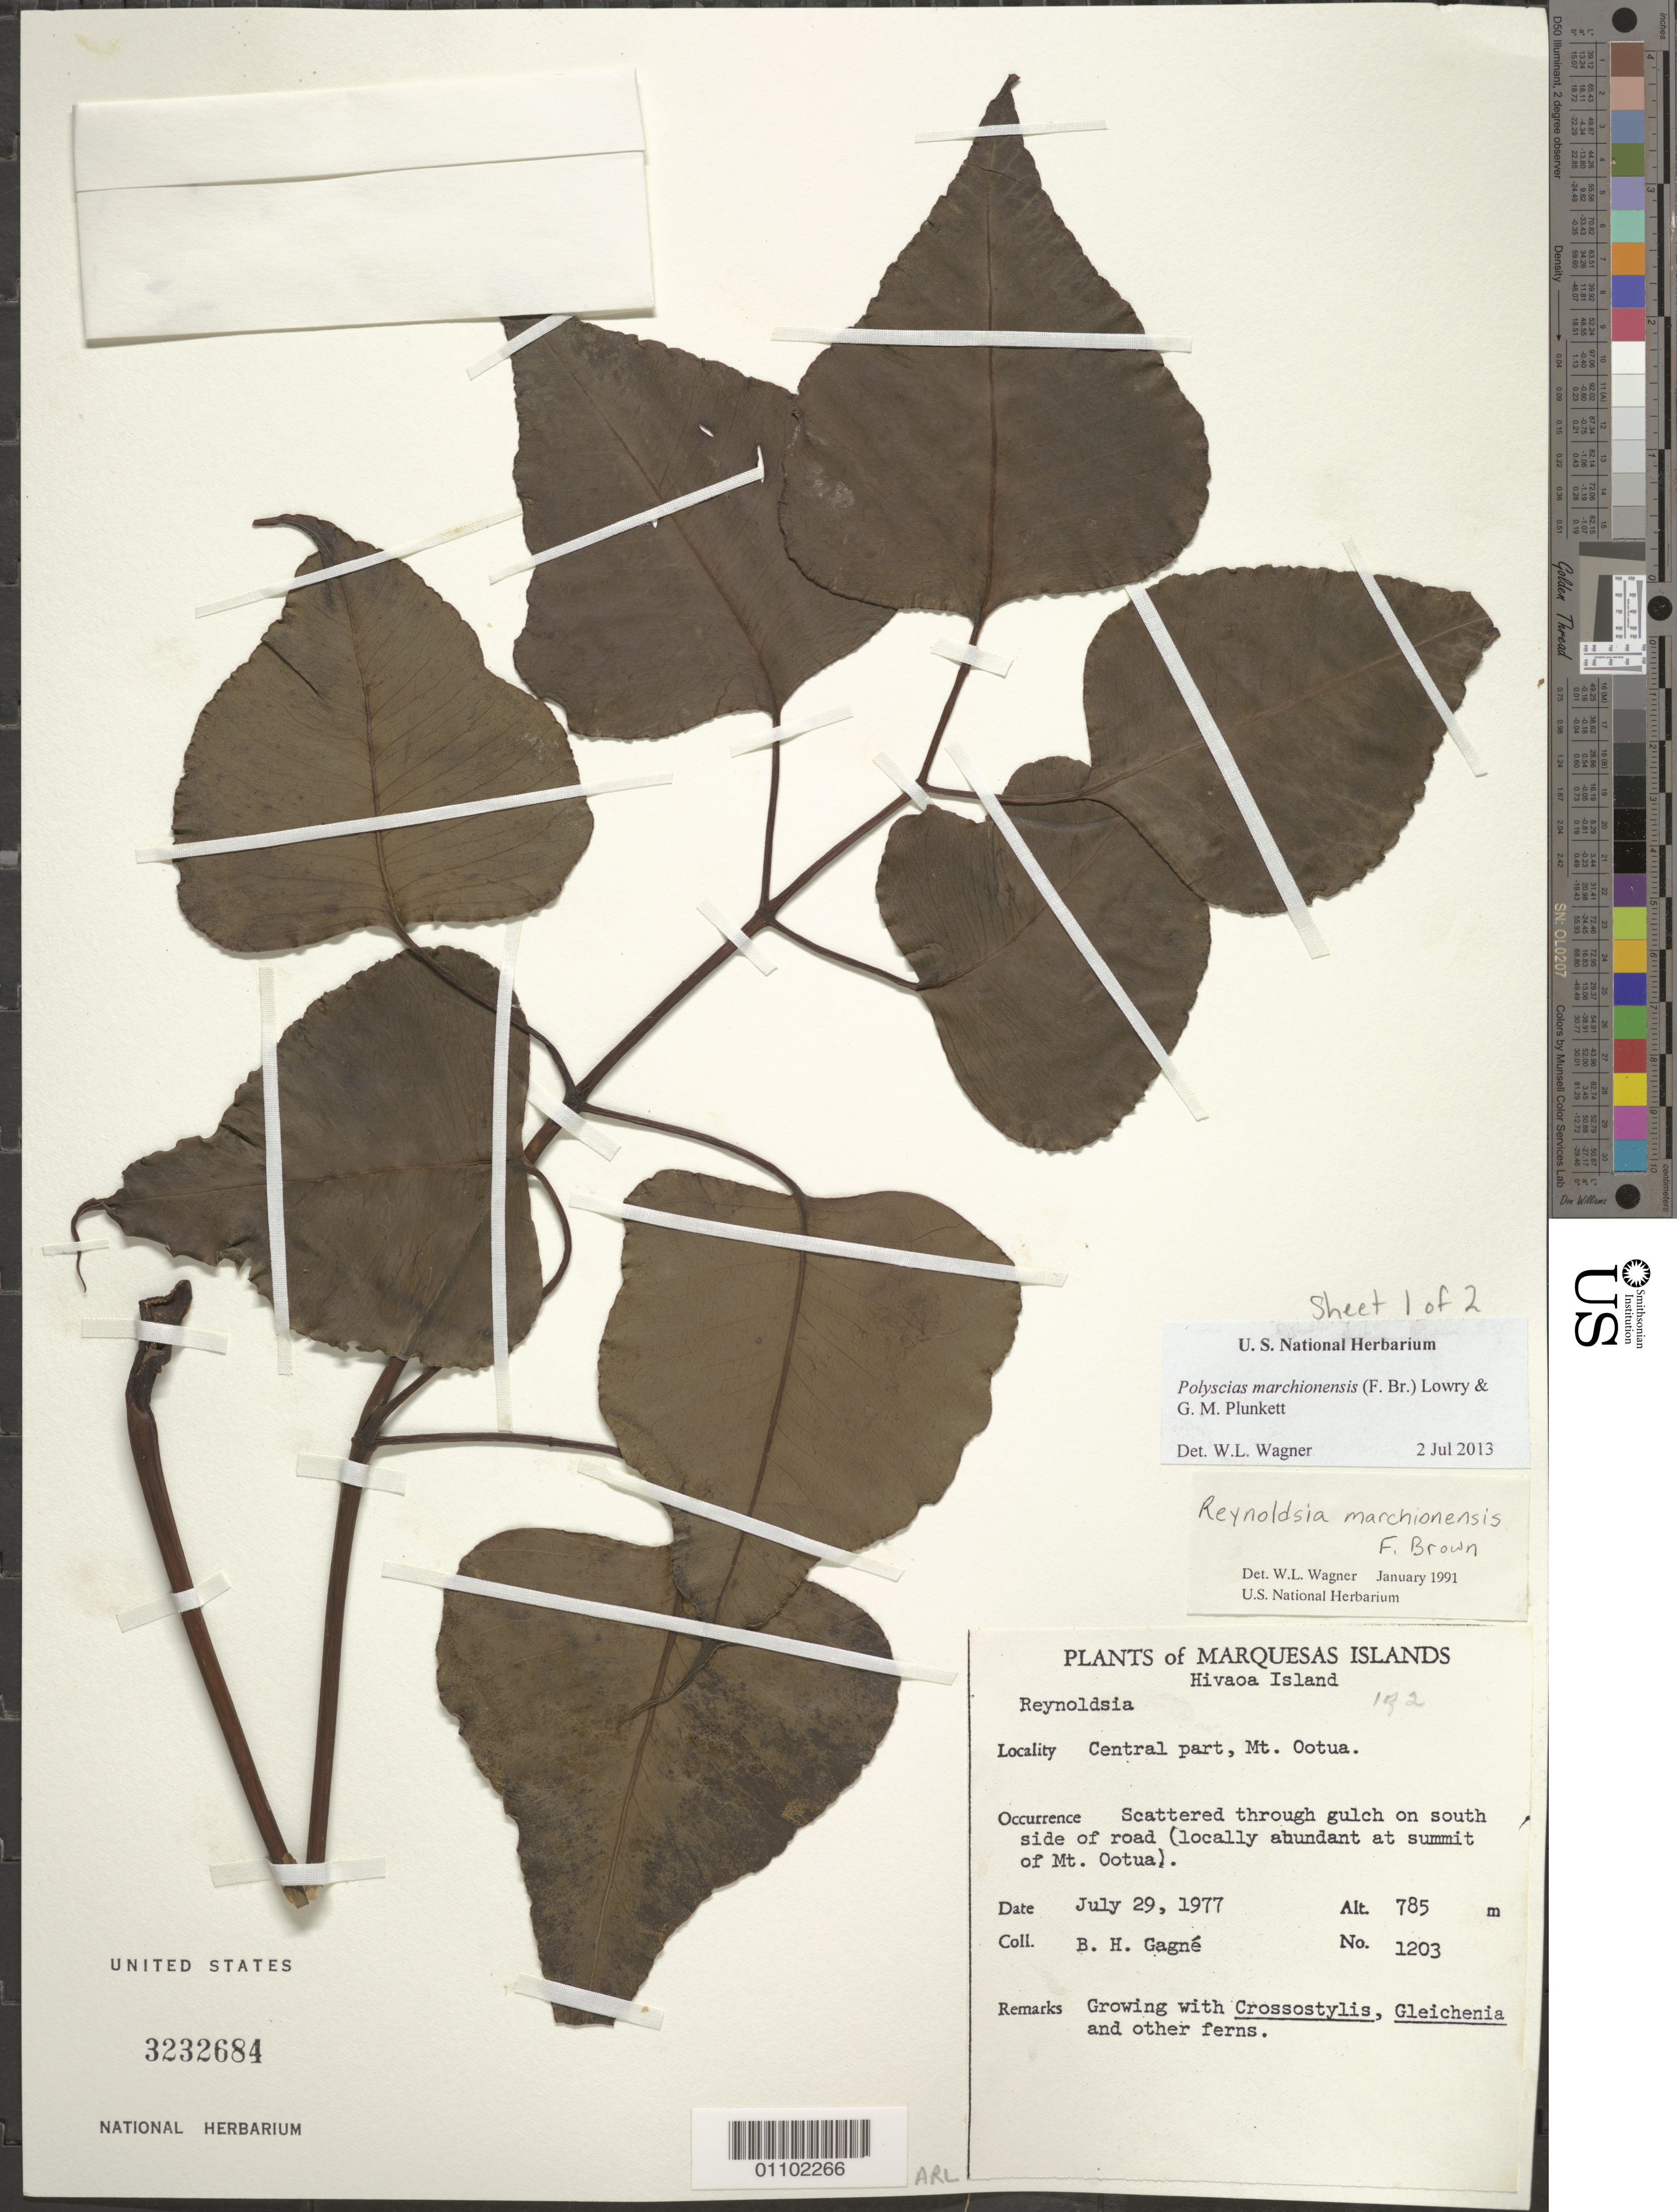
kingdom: Plantae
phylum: Tracheophyta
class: Magnoliopsida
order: Apiales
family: Araliaceae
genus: Polyscias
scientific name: Polyscias marchionensis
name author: (F. Br.) T.K. Lowery & G. M. Plunkett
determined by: Lorence, David H., (PTBG), National Tropical Botanical Garden (UNITED STATES)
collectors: B. H. Gagné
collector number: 1203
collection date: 1977-07-29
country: French Polynesia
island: Hiva Oa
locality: Mt. Ootua, central part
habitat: Scattered through gulch on south side of road (locally abundant at summit of Mt. Ootua). Growing with Crossostylis, Gleichenia, and other ferns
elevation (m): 785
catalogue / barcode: US 3232684